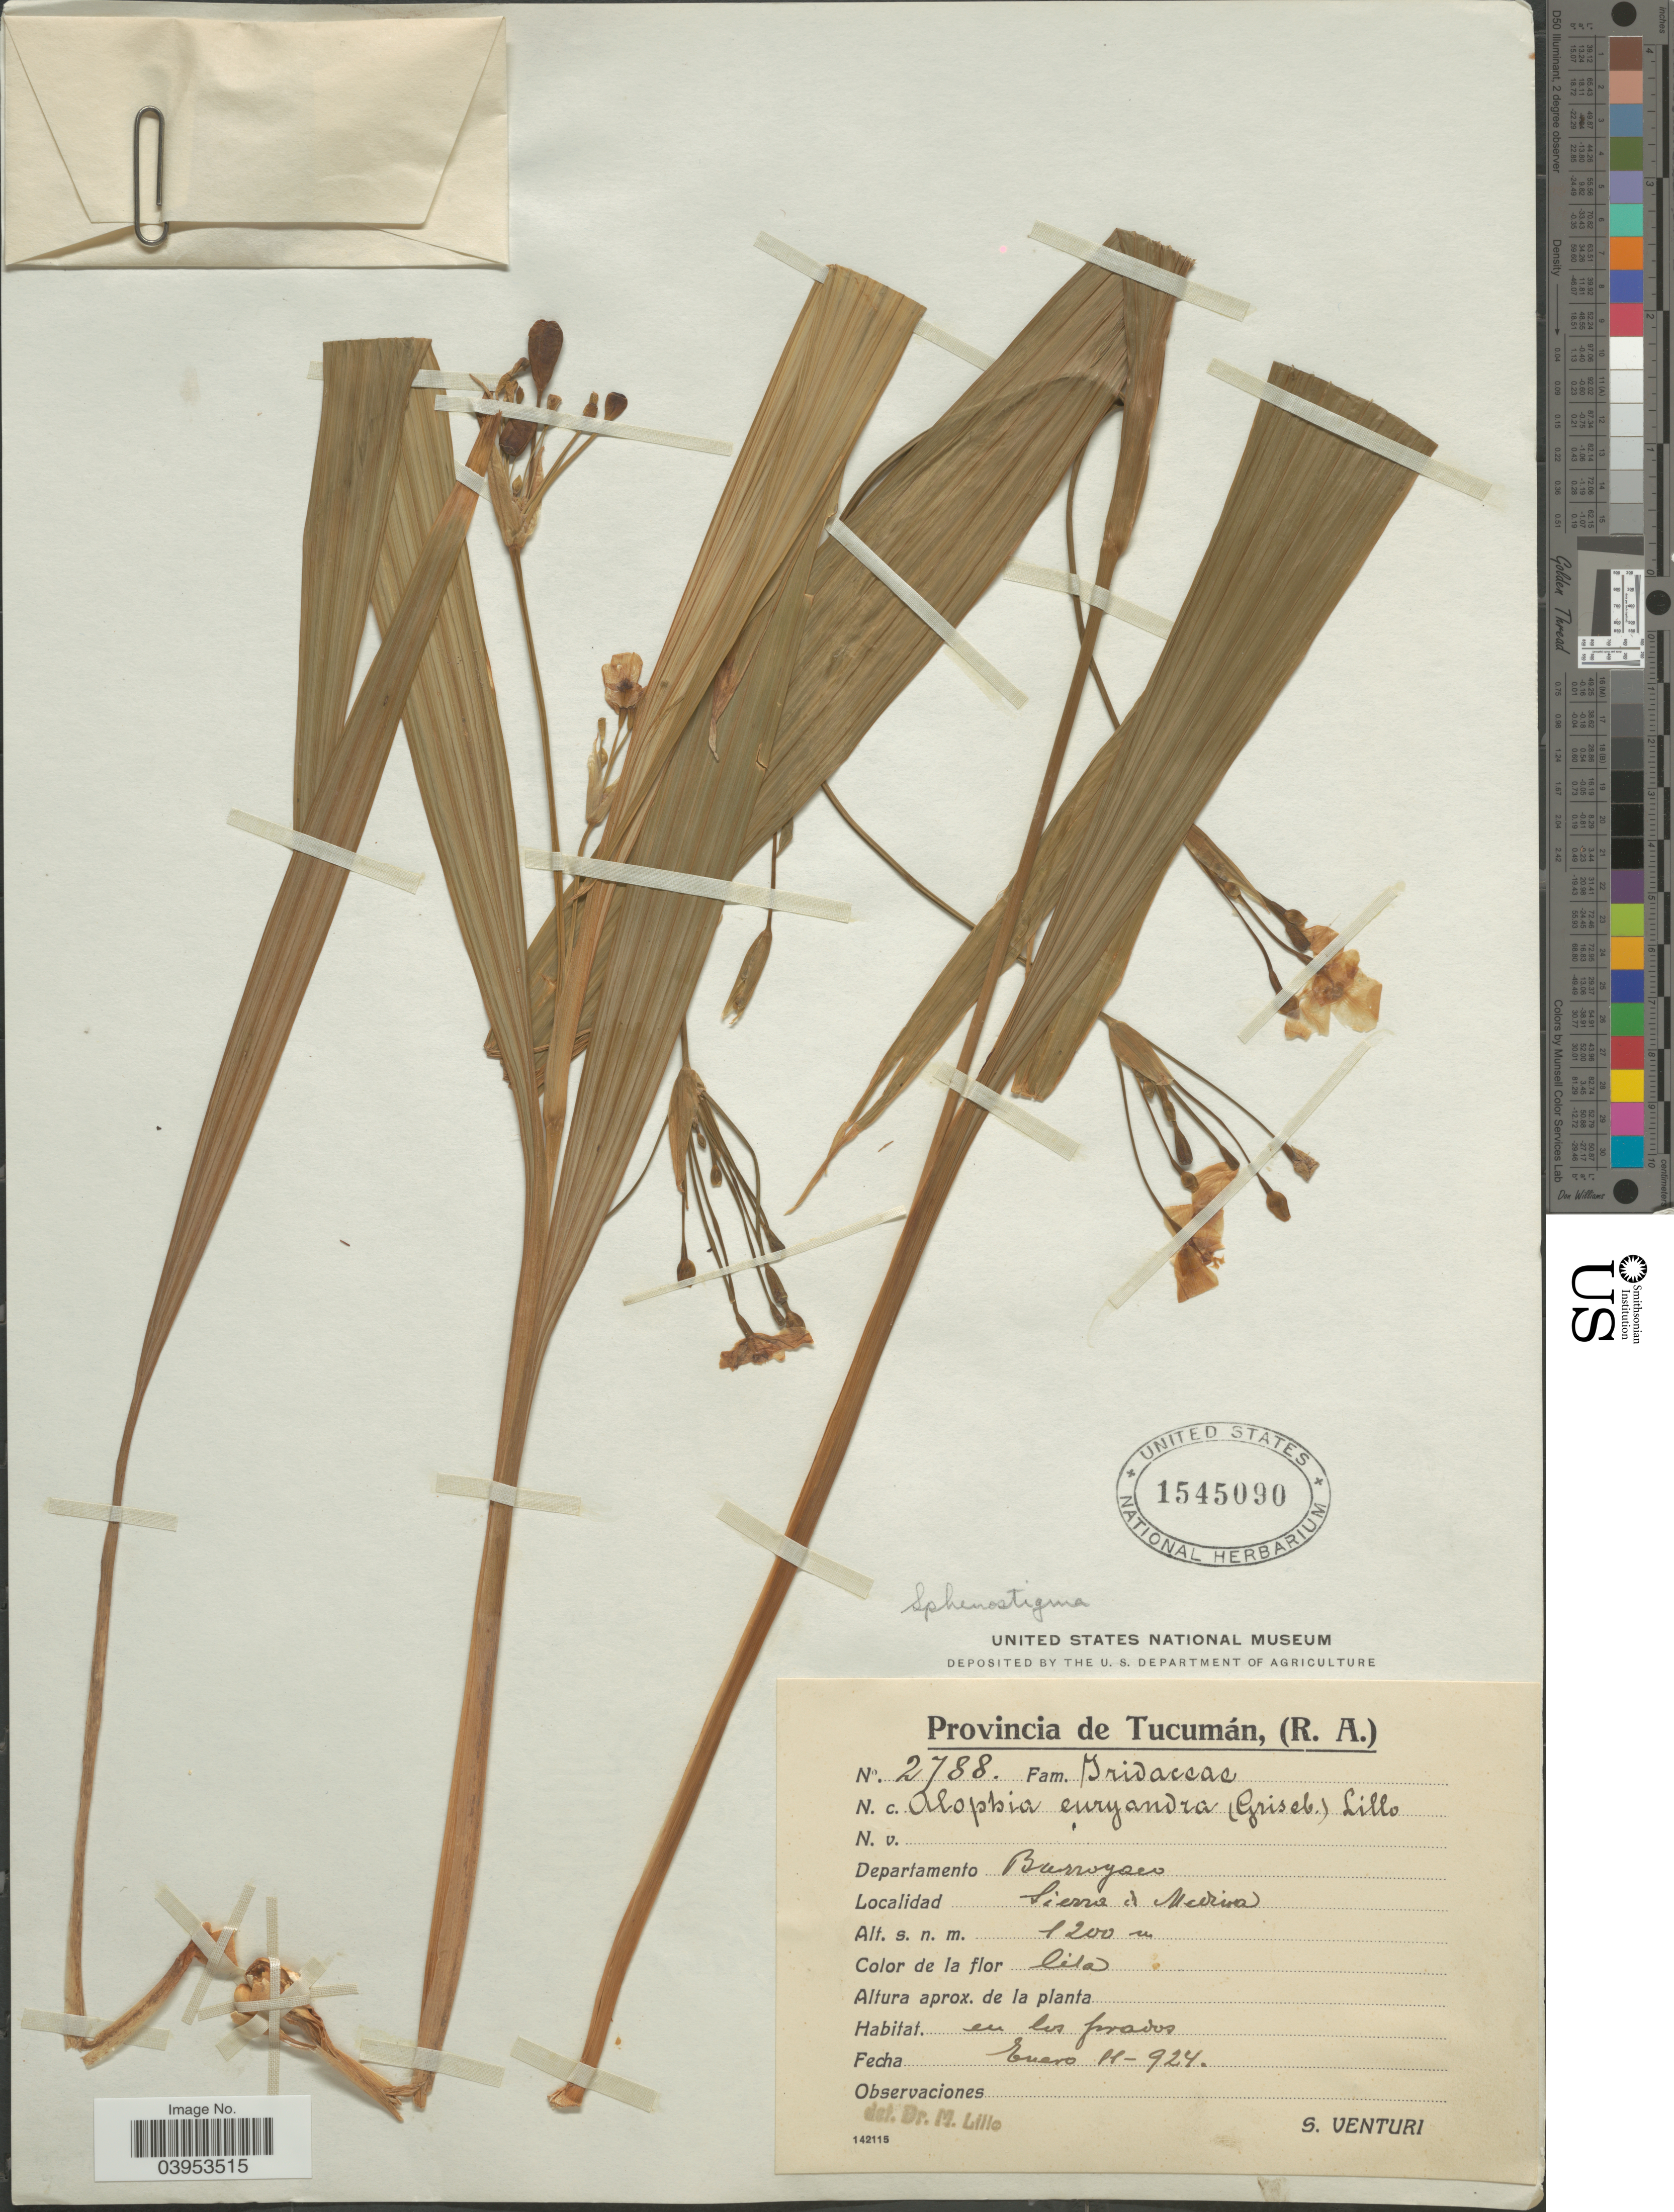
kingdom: Plantae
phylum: Tracheophyta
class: Liliopsida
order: Asparagales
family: Iridaceae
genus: Alophia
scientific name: Alophia euryandra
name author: (Griseb.) Lillo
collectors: S. Venturi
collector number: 2788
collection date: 1924-01-11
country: Argentina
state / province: Tucuman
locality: Departamento Burroyaco. Sierra de Medina.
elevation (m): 1200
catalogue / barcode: US 1545090